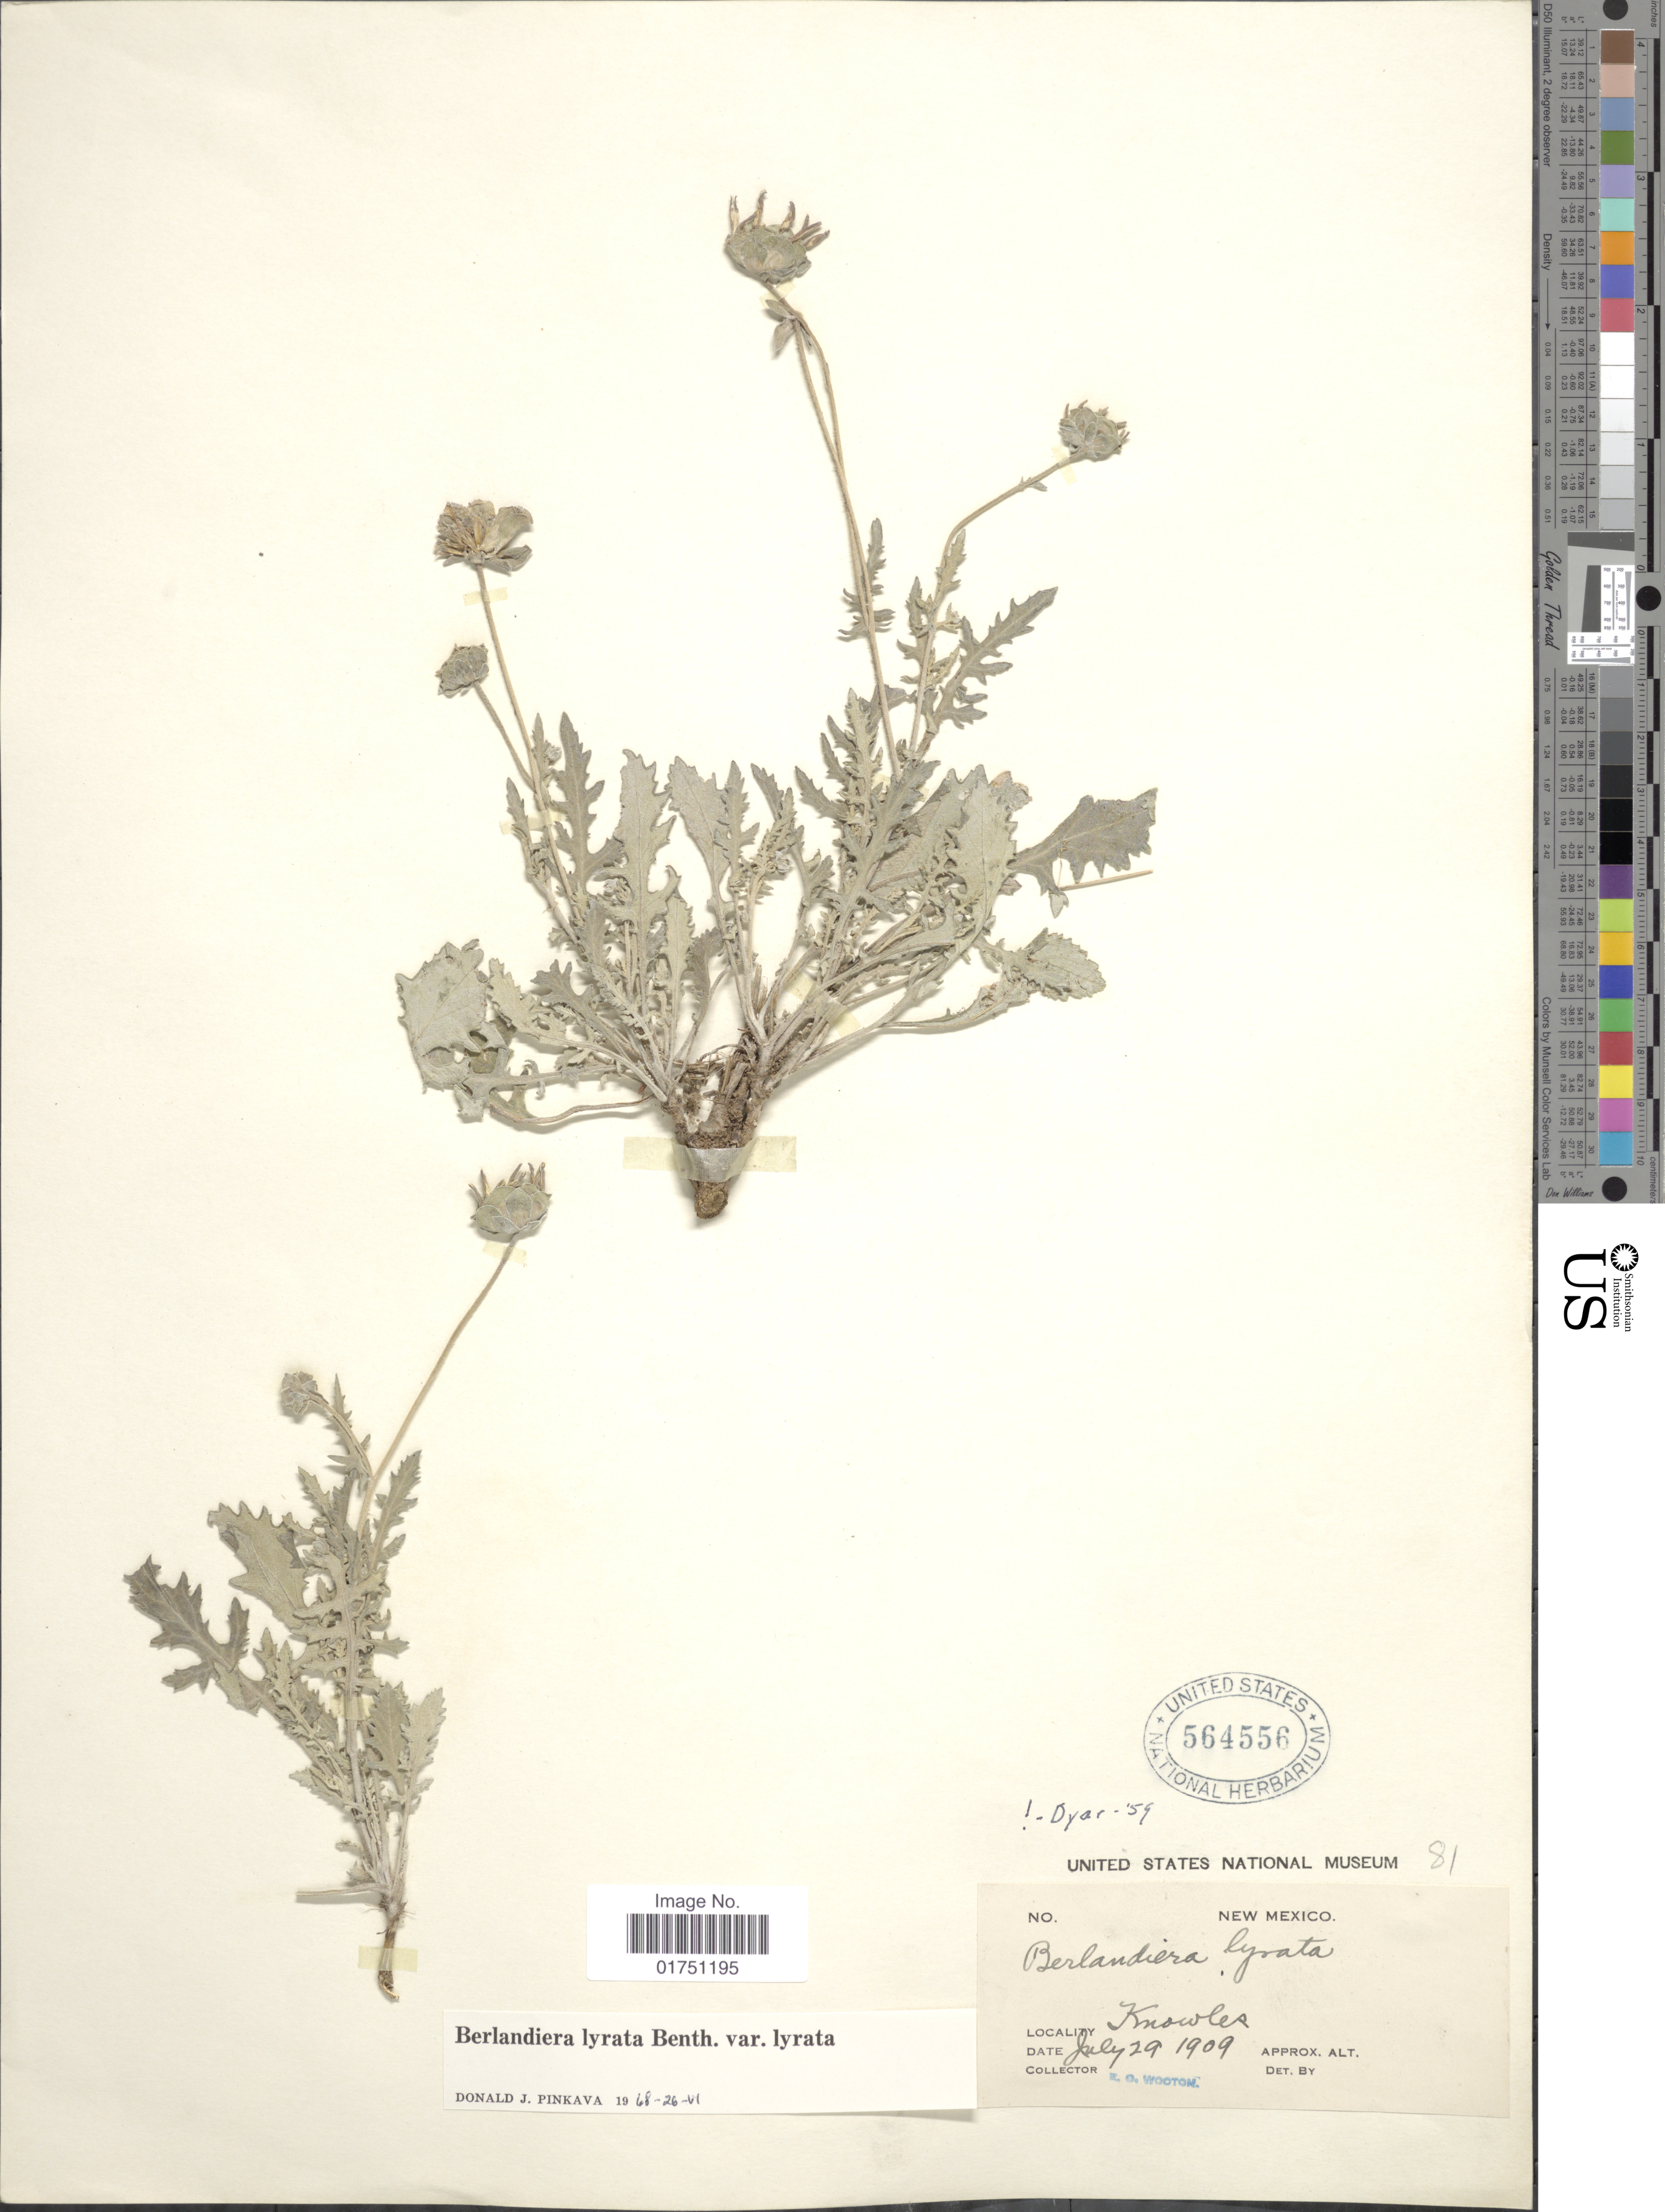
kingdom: Plantae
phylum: Tracheophyta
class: Magnoliopsida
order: Asterales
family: Asteraceae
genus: Berlandiera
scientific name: Berlandiera lyrata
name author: Benth.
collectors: E. O. Wooton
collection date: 1909-07-29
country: United States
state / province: New Mexico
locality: Knowles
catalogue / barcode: US 564556